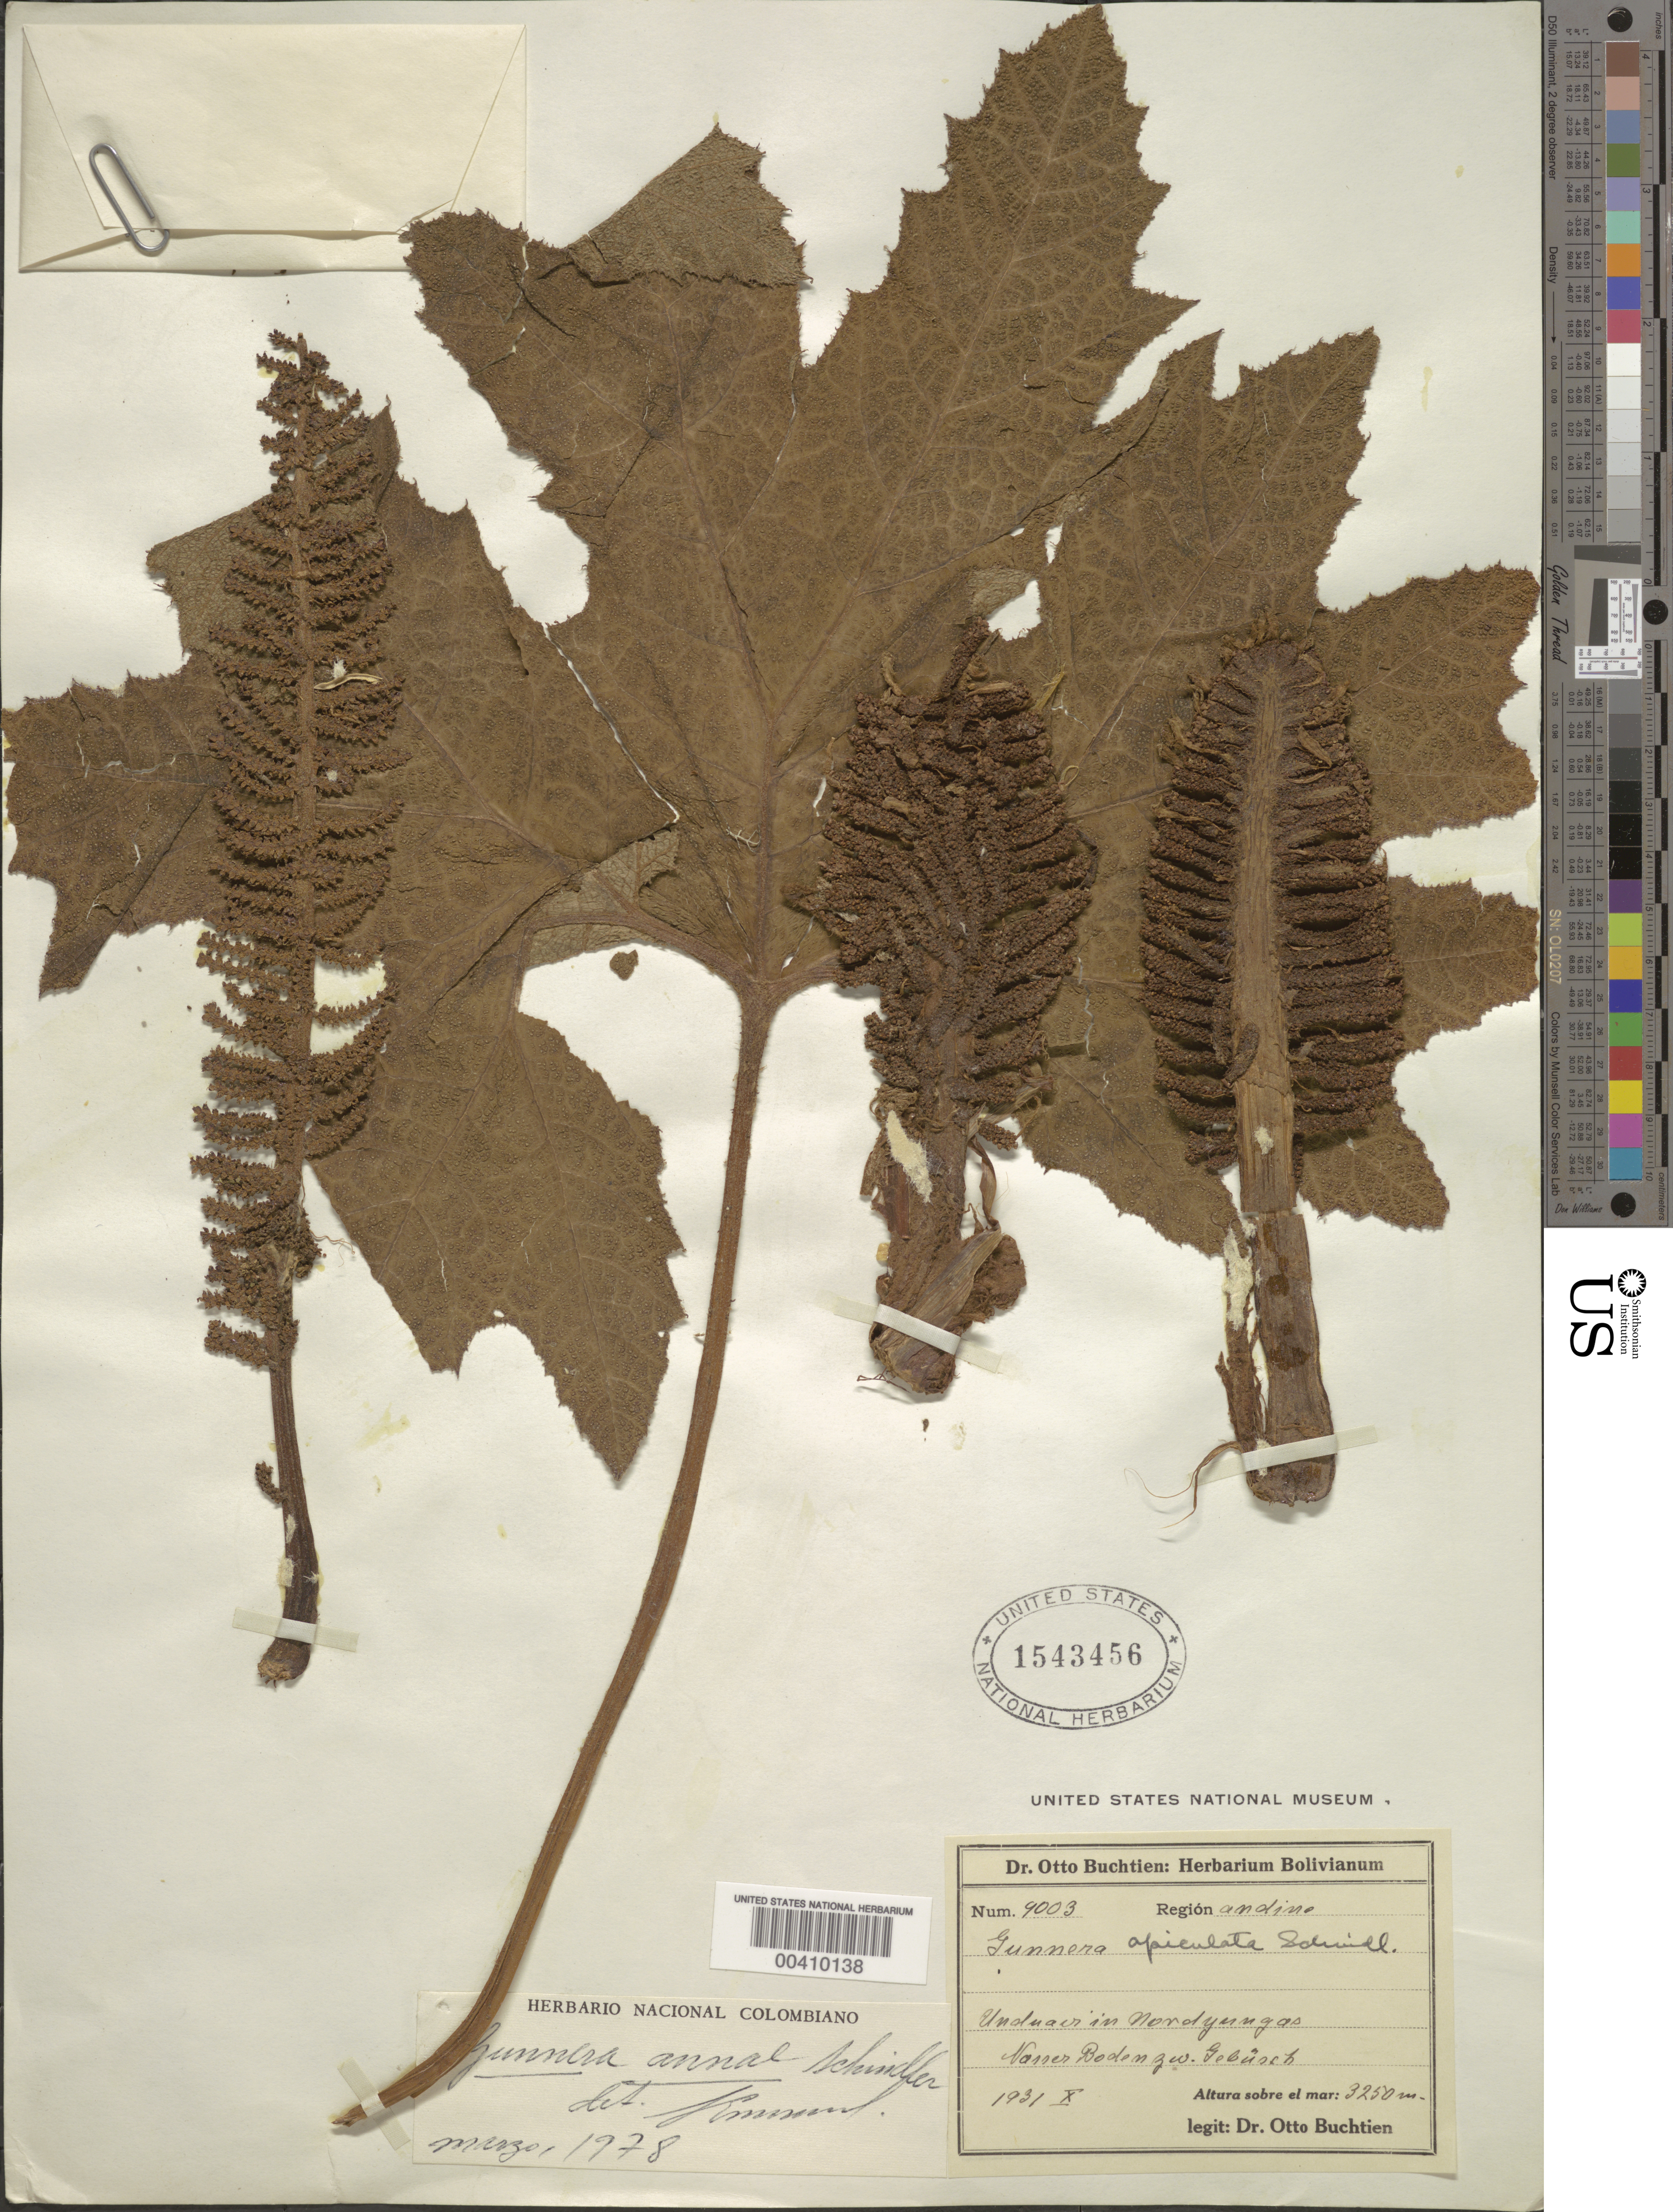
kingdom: Plantae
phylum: Tracheophyta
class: Magnoliopsida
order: Gunnerales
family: Gunneraceae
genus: Gunnera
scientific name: Gunnera annae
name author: Schindl.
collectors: O. Buchtien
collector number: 9003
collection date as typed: Oct 1931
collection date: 1931-10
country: Bolivia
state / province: La Paz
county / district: Nor Yungas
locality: Unduavi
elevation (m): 3250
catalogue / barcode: US 1543456